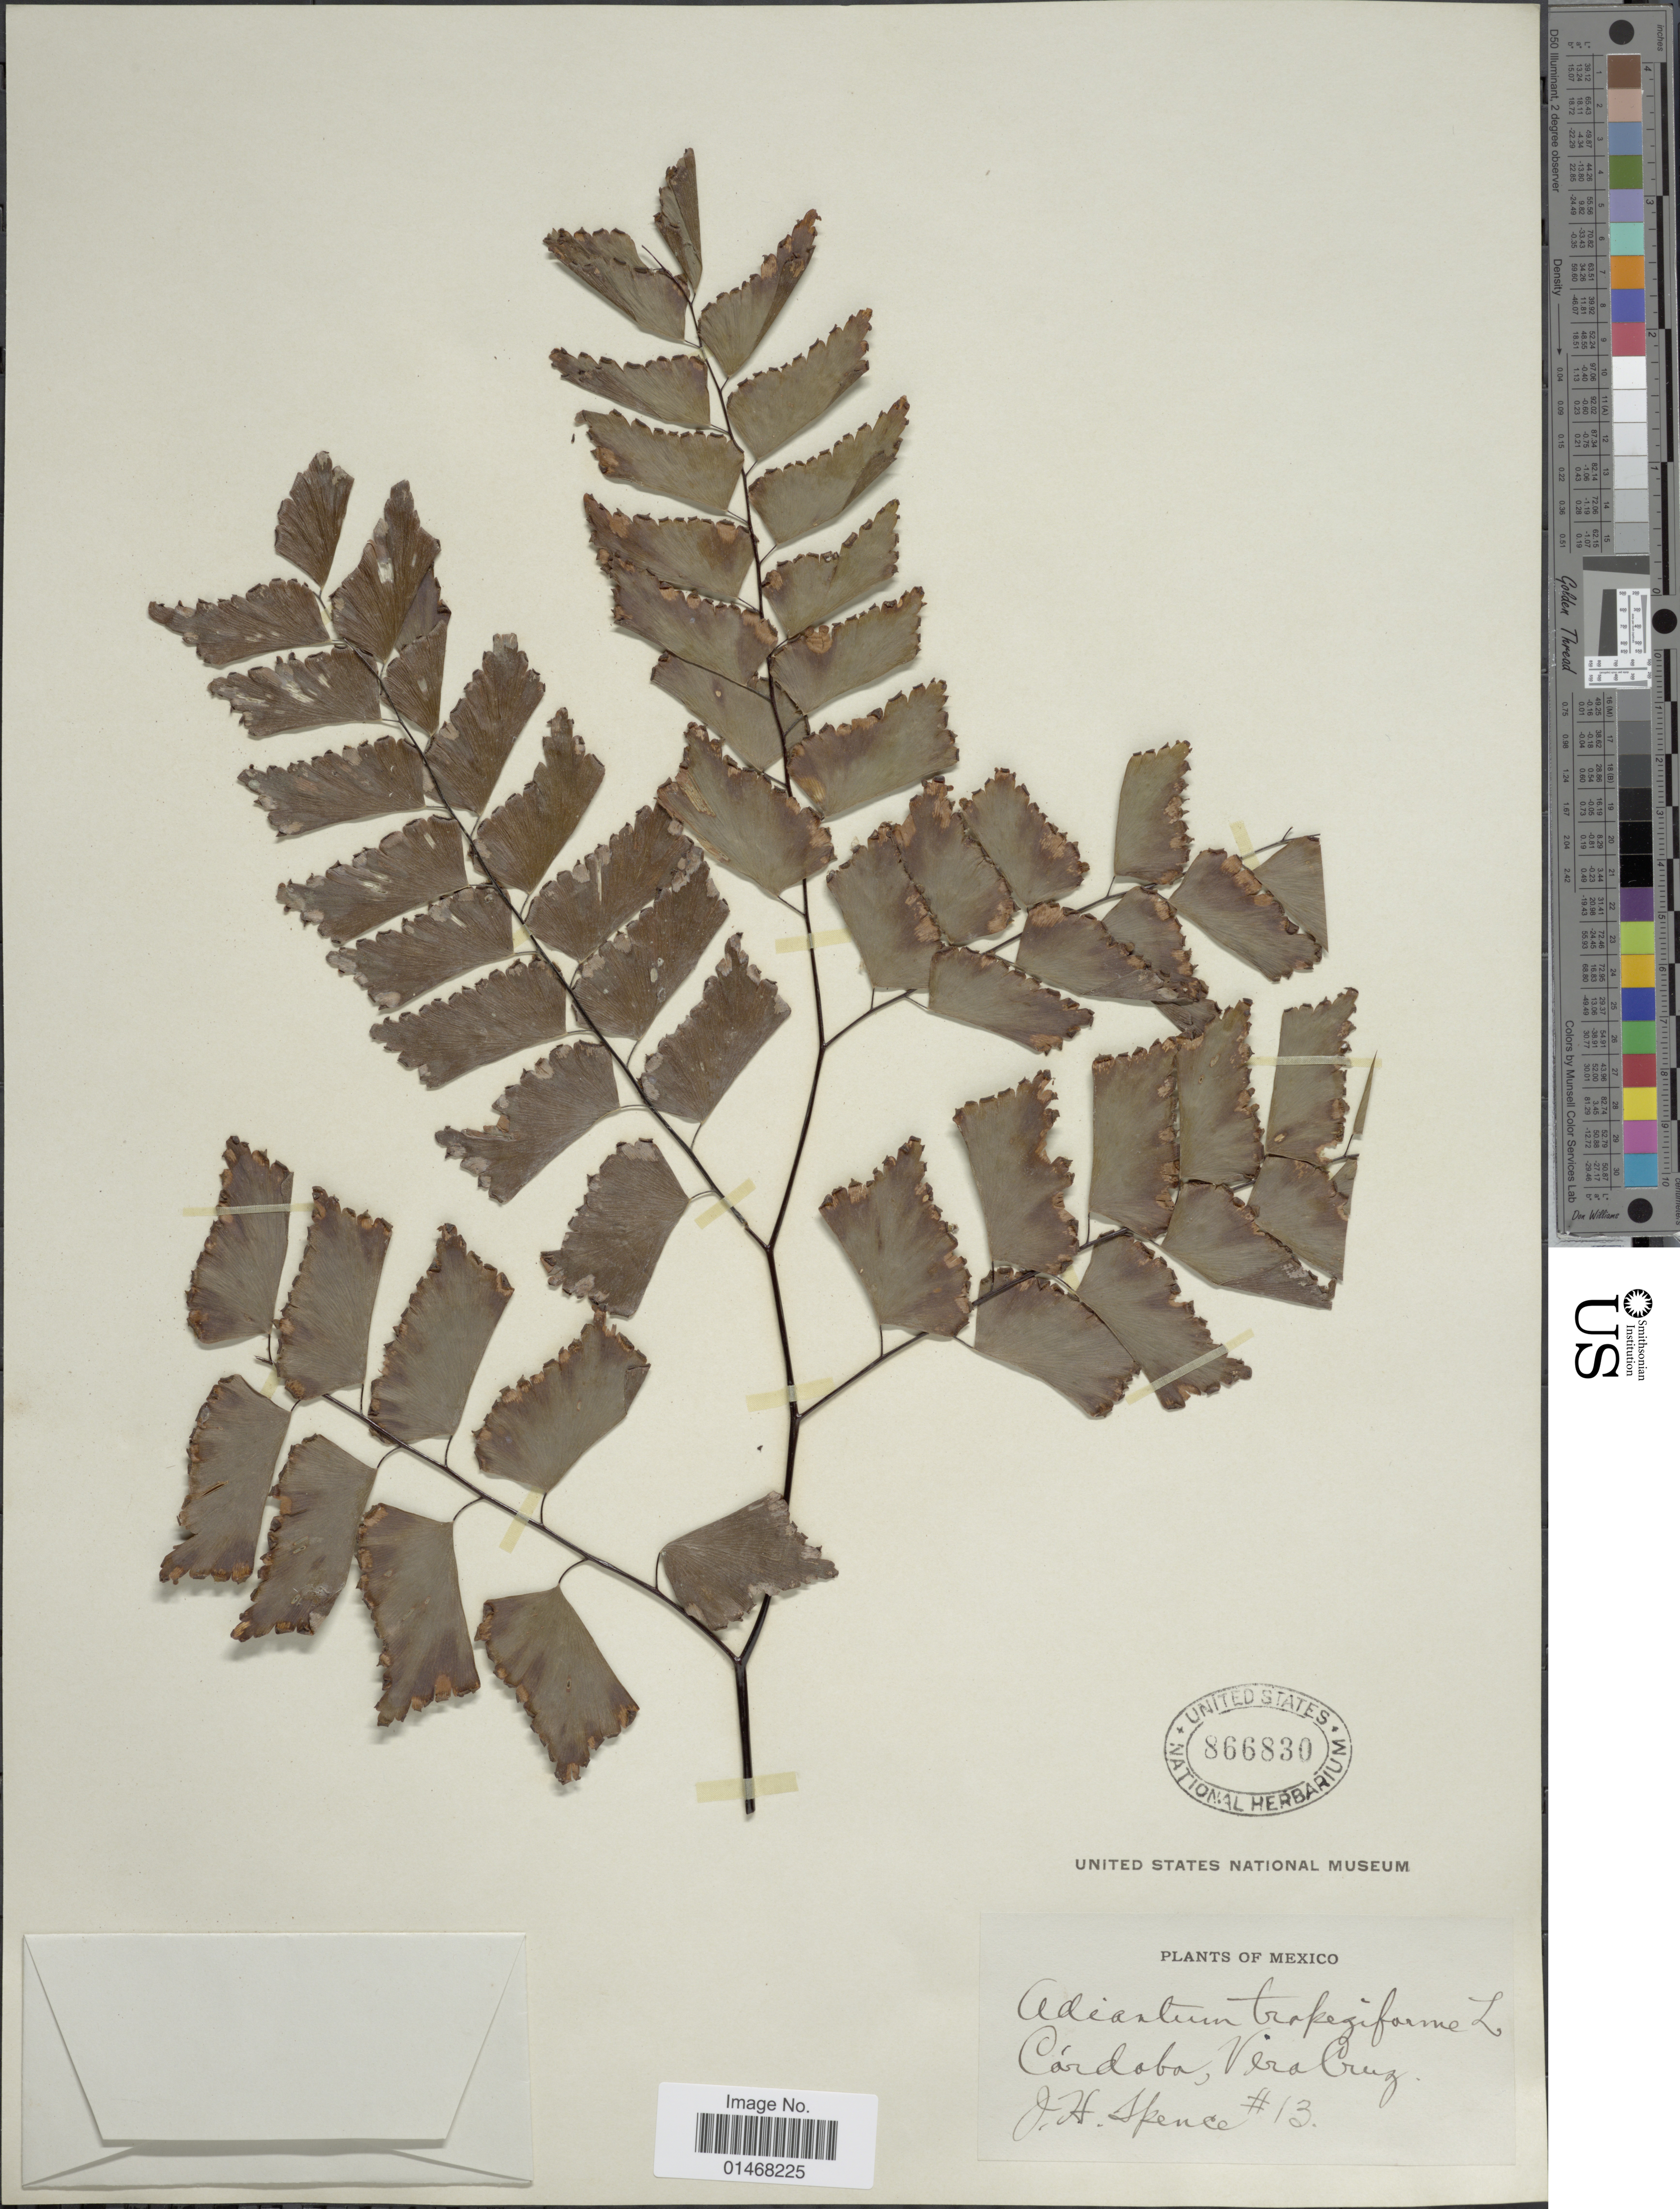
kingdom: Plantae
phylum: Tracheophyta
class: Polypodiopsida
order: Polypodiales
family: Pteridaceae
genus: Adiantum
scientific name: Adiantum trapeziforme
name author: L.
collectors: J. Spence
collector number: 13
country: Mexico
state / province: Veracruz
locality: Córdoba, Vera Cruz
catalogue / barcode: US 866830